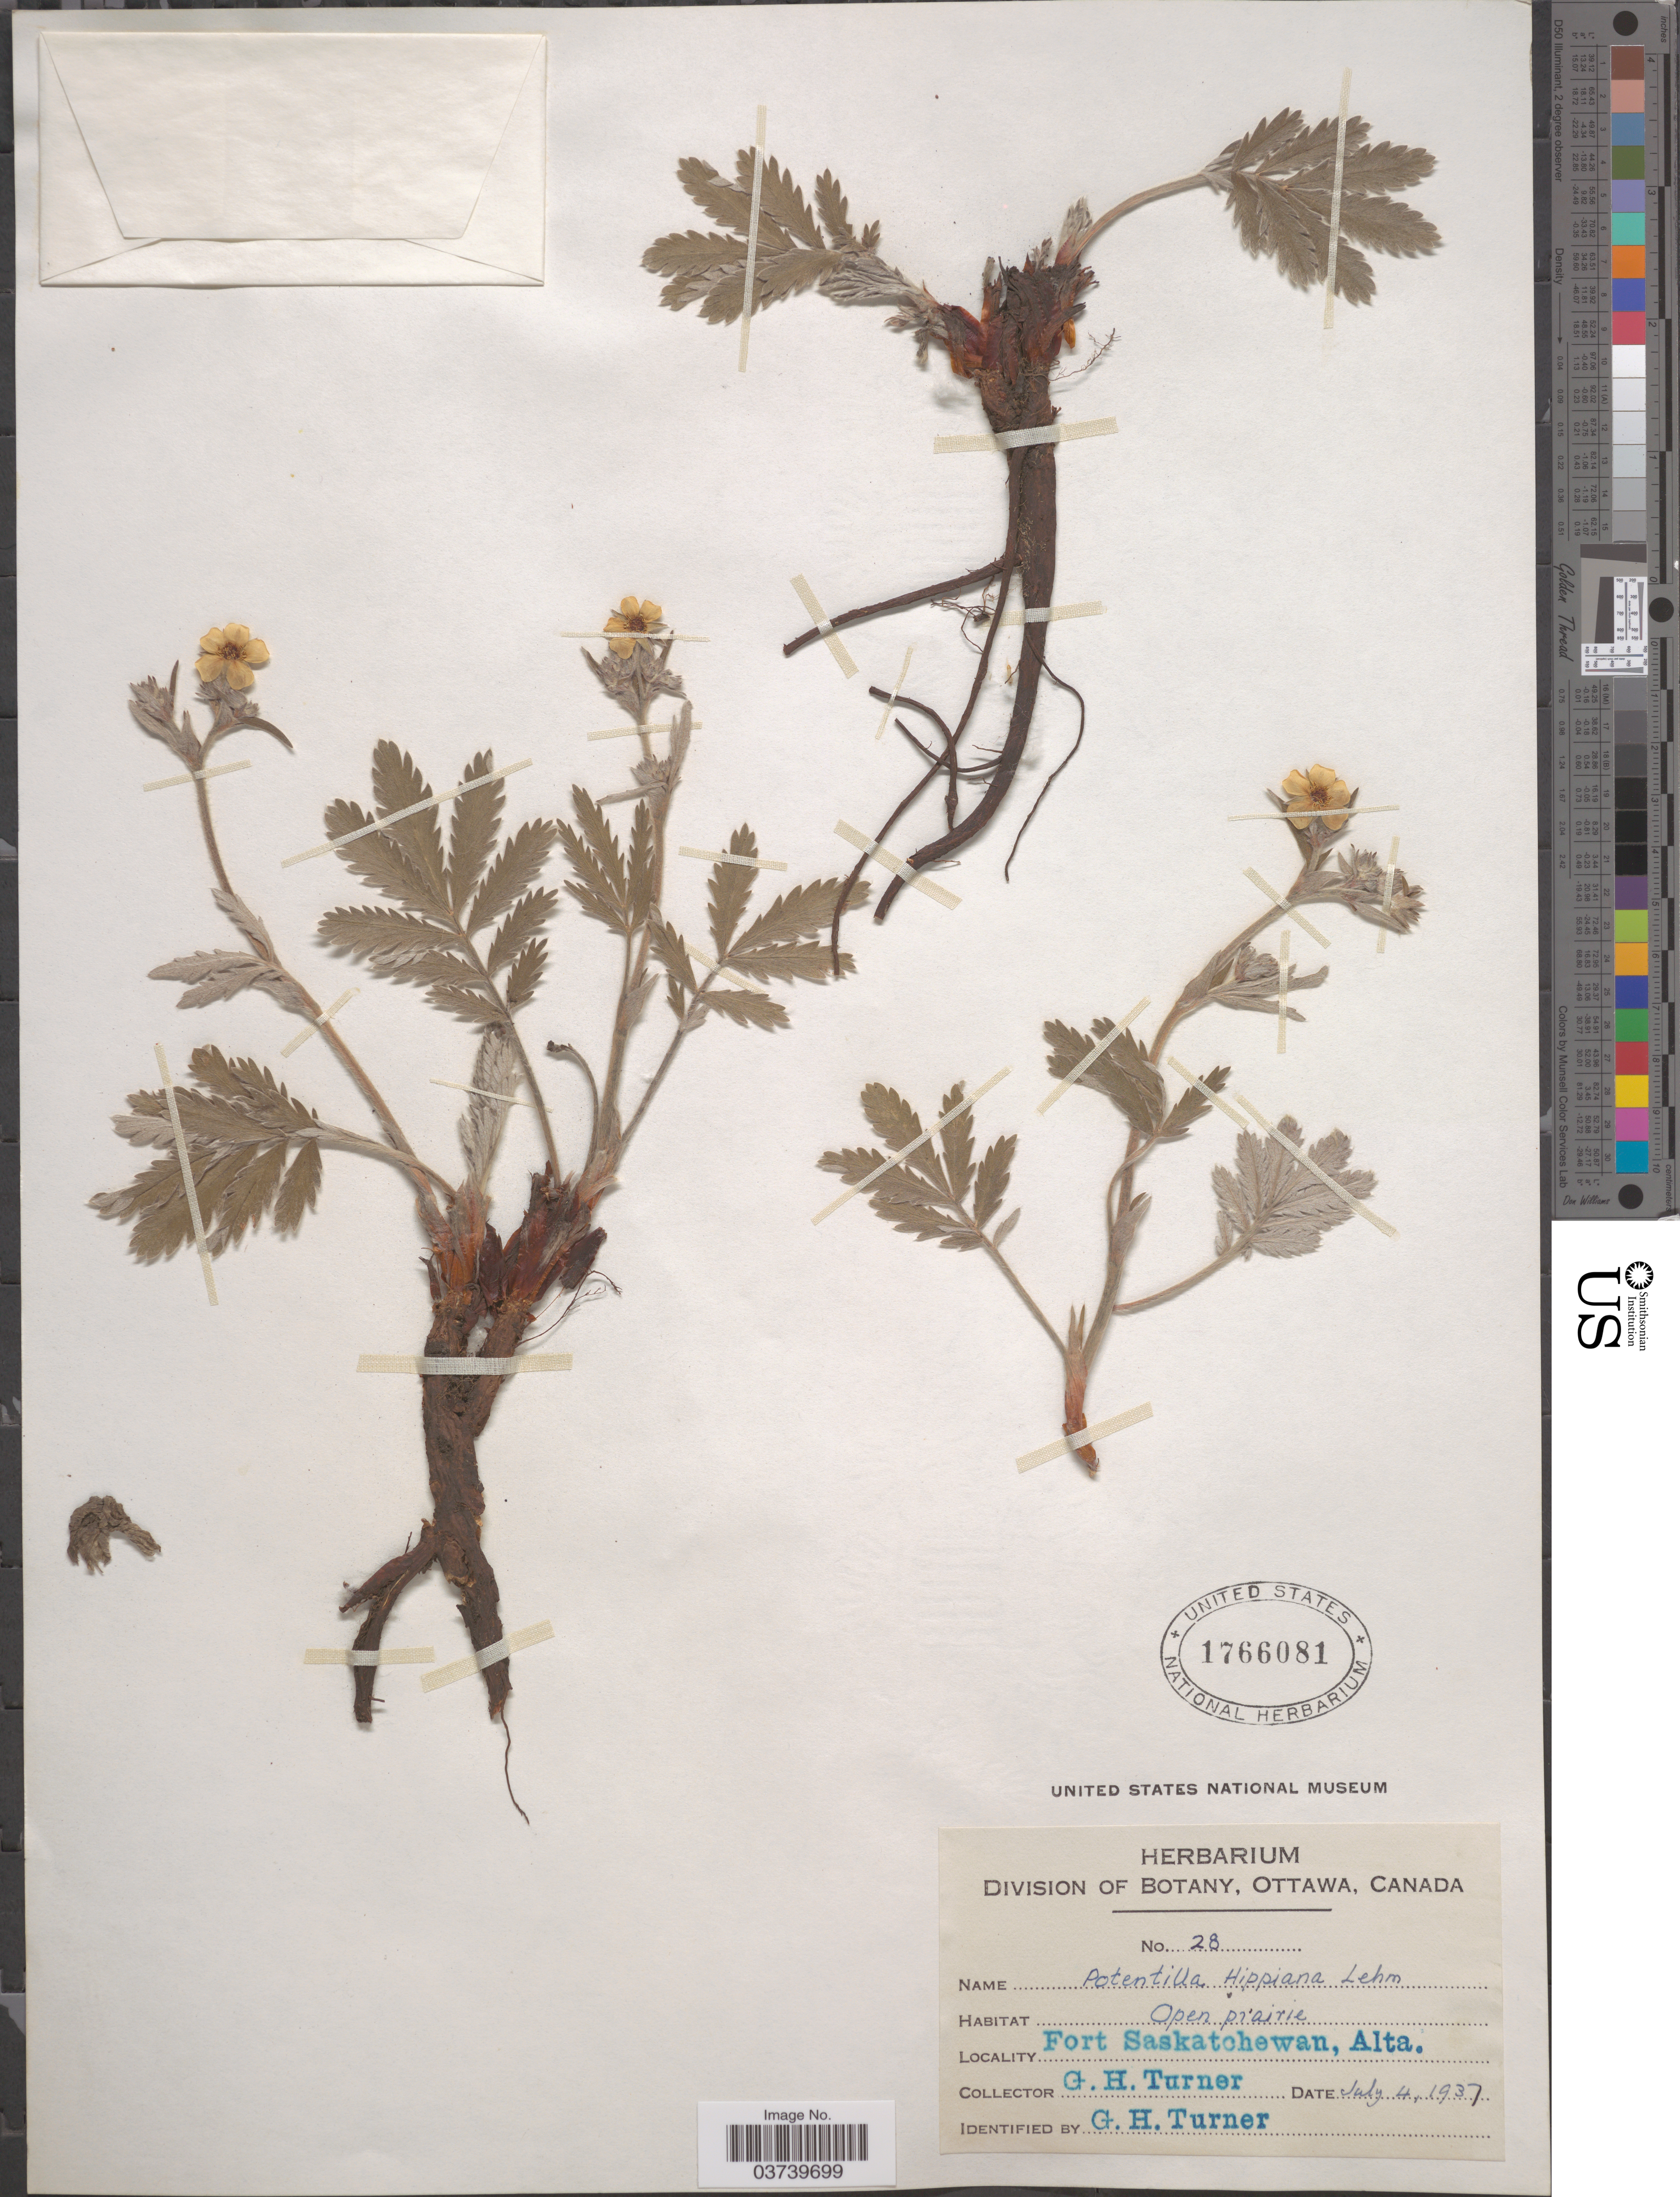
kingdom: Plantae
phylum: Tracheophyta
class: Magnoliopsida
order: Rosales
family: Rosaceae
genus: Potentilla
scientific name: Potentilla hippiana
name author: Lehm.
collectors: G. H. Turner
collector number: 28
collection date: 1937-07-04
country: Canada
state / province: Alberta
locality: Fort Saskatchewan, Alta.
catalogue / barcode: US 1766081